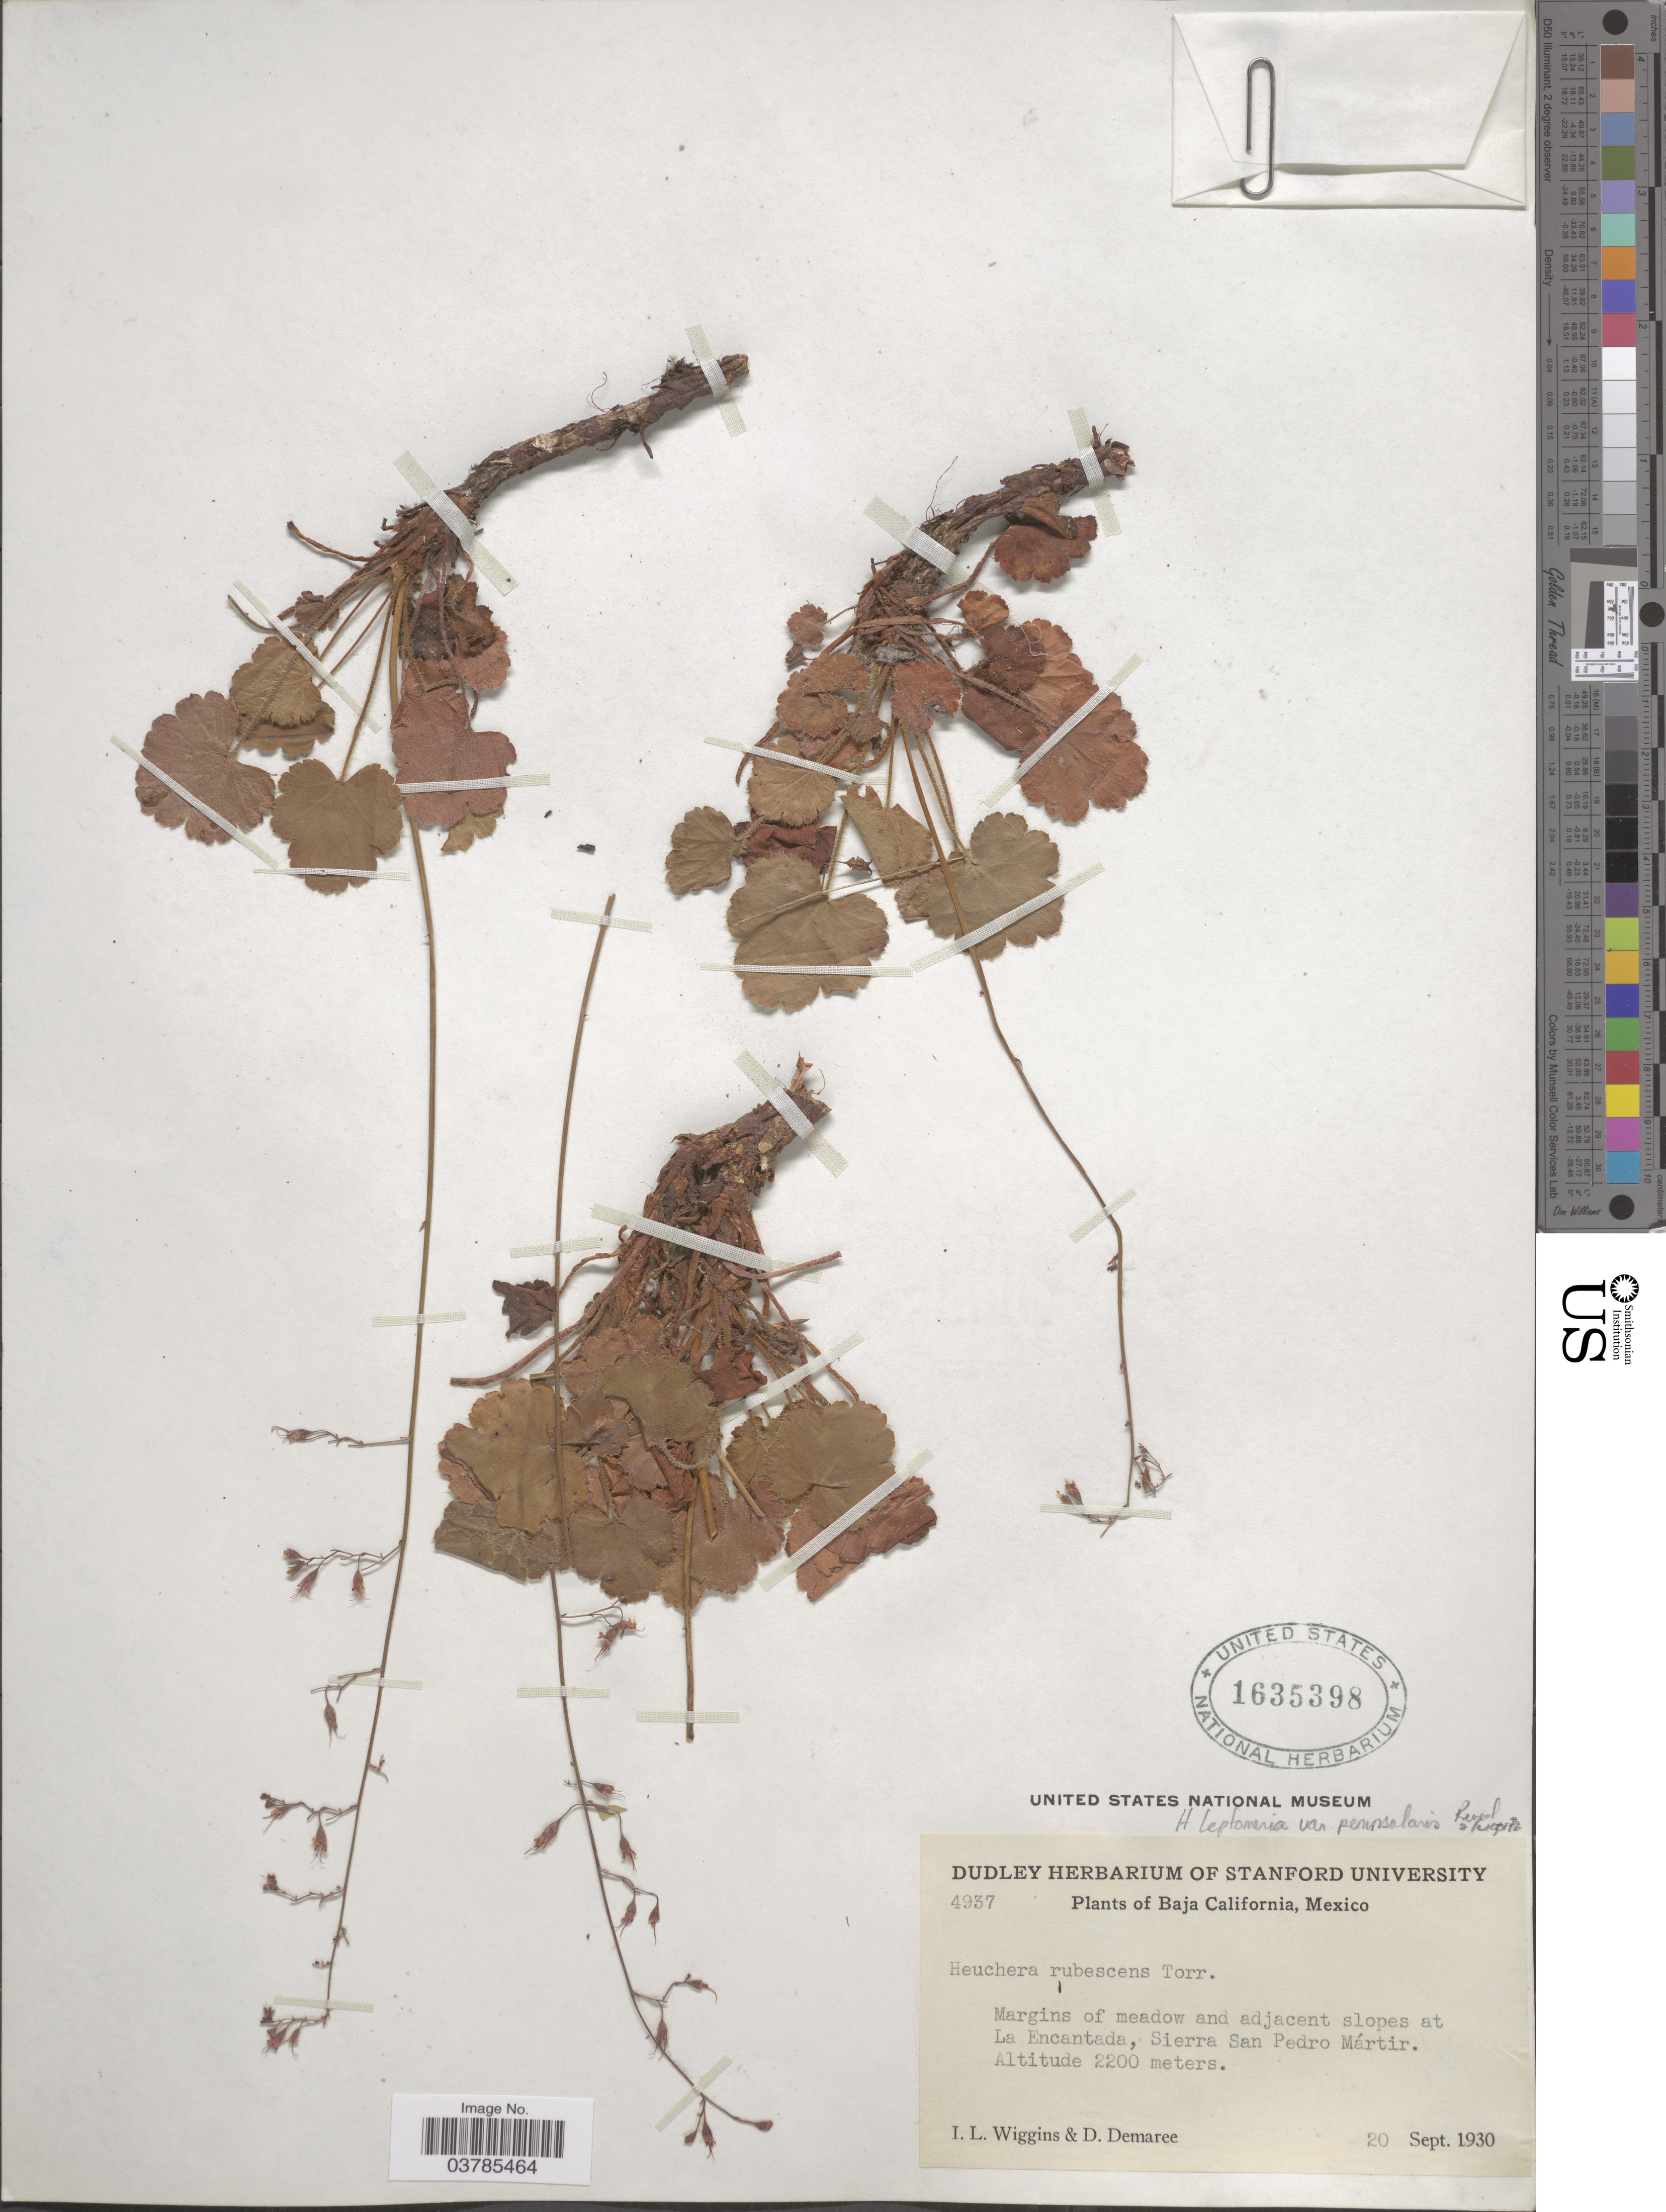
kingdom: Plantae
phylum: Tracheophyta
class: Magnoliopsida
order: Saxifragales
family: Saxifragaceae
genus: Heuchera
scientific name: Heuchera rubescens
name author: Torr.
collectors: I. L. Wiggins & D. Demaree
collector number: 4937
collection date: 1930-09-20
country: Mexico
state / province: Baja California Norte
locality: At La Encantada, Sierra San Pedro Mártir.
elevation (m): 2200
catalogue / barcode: US 1635398